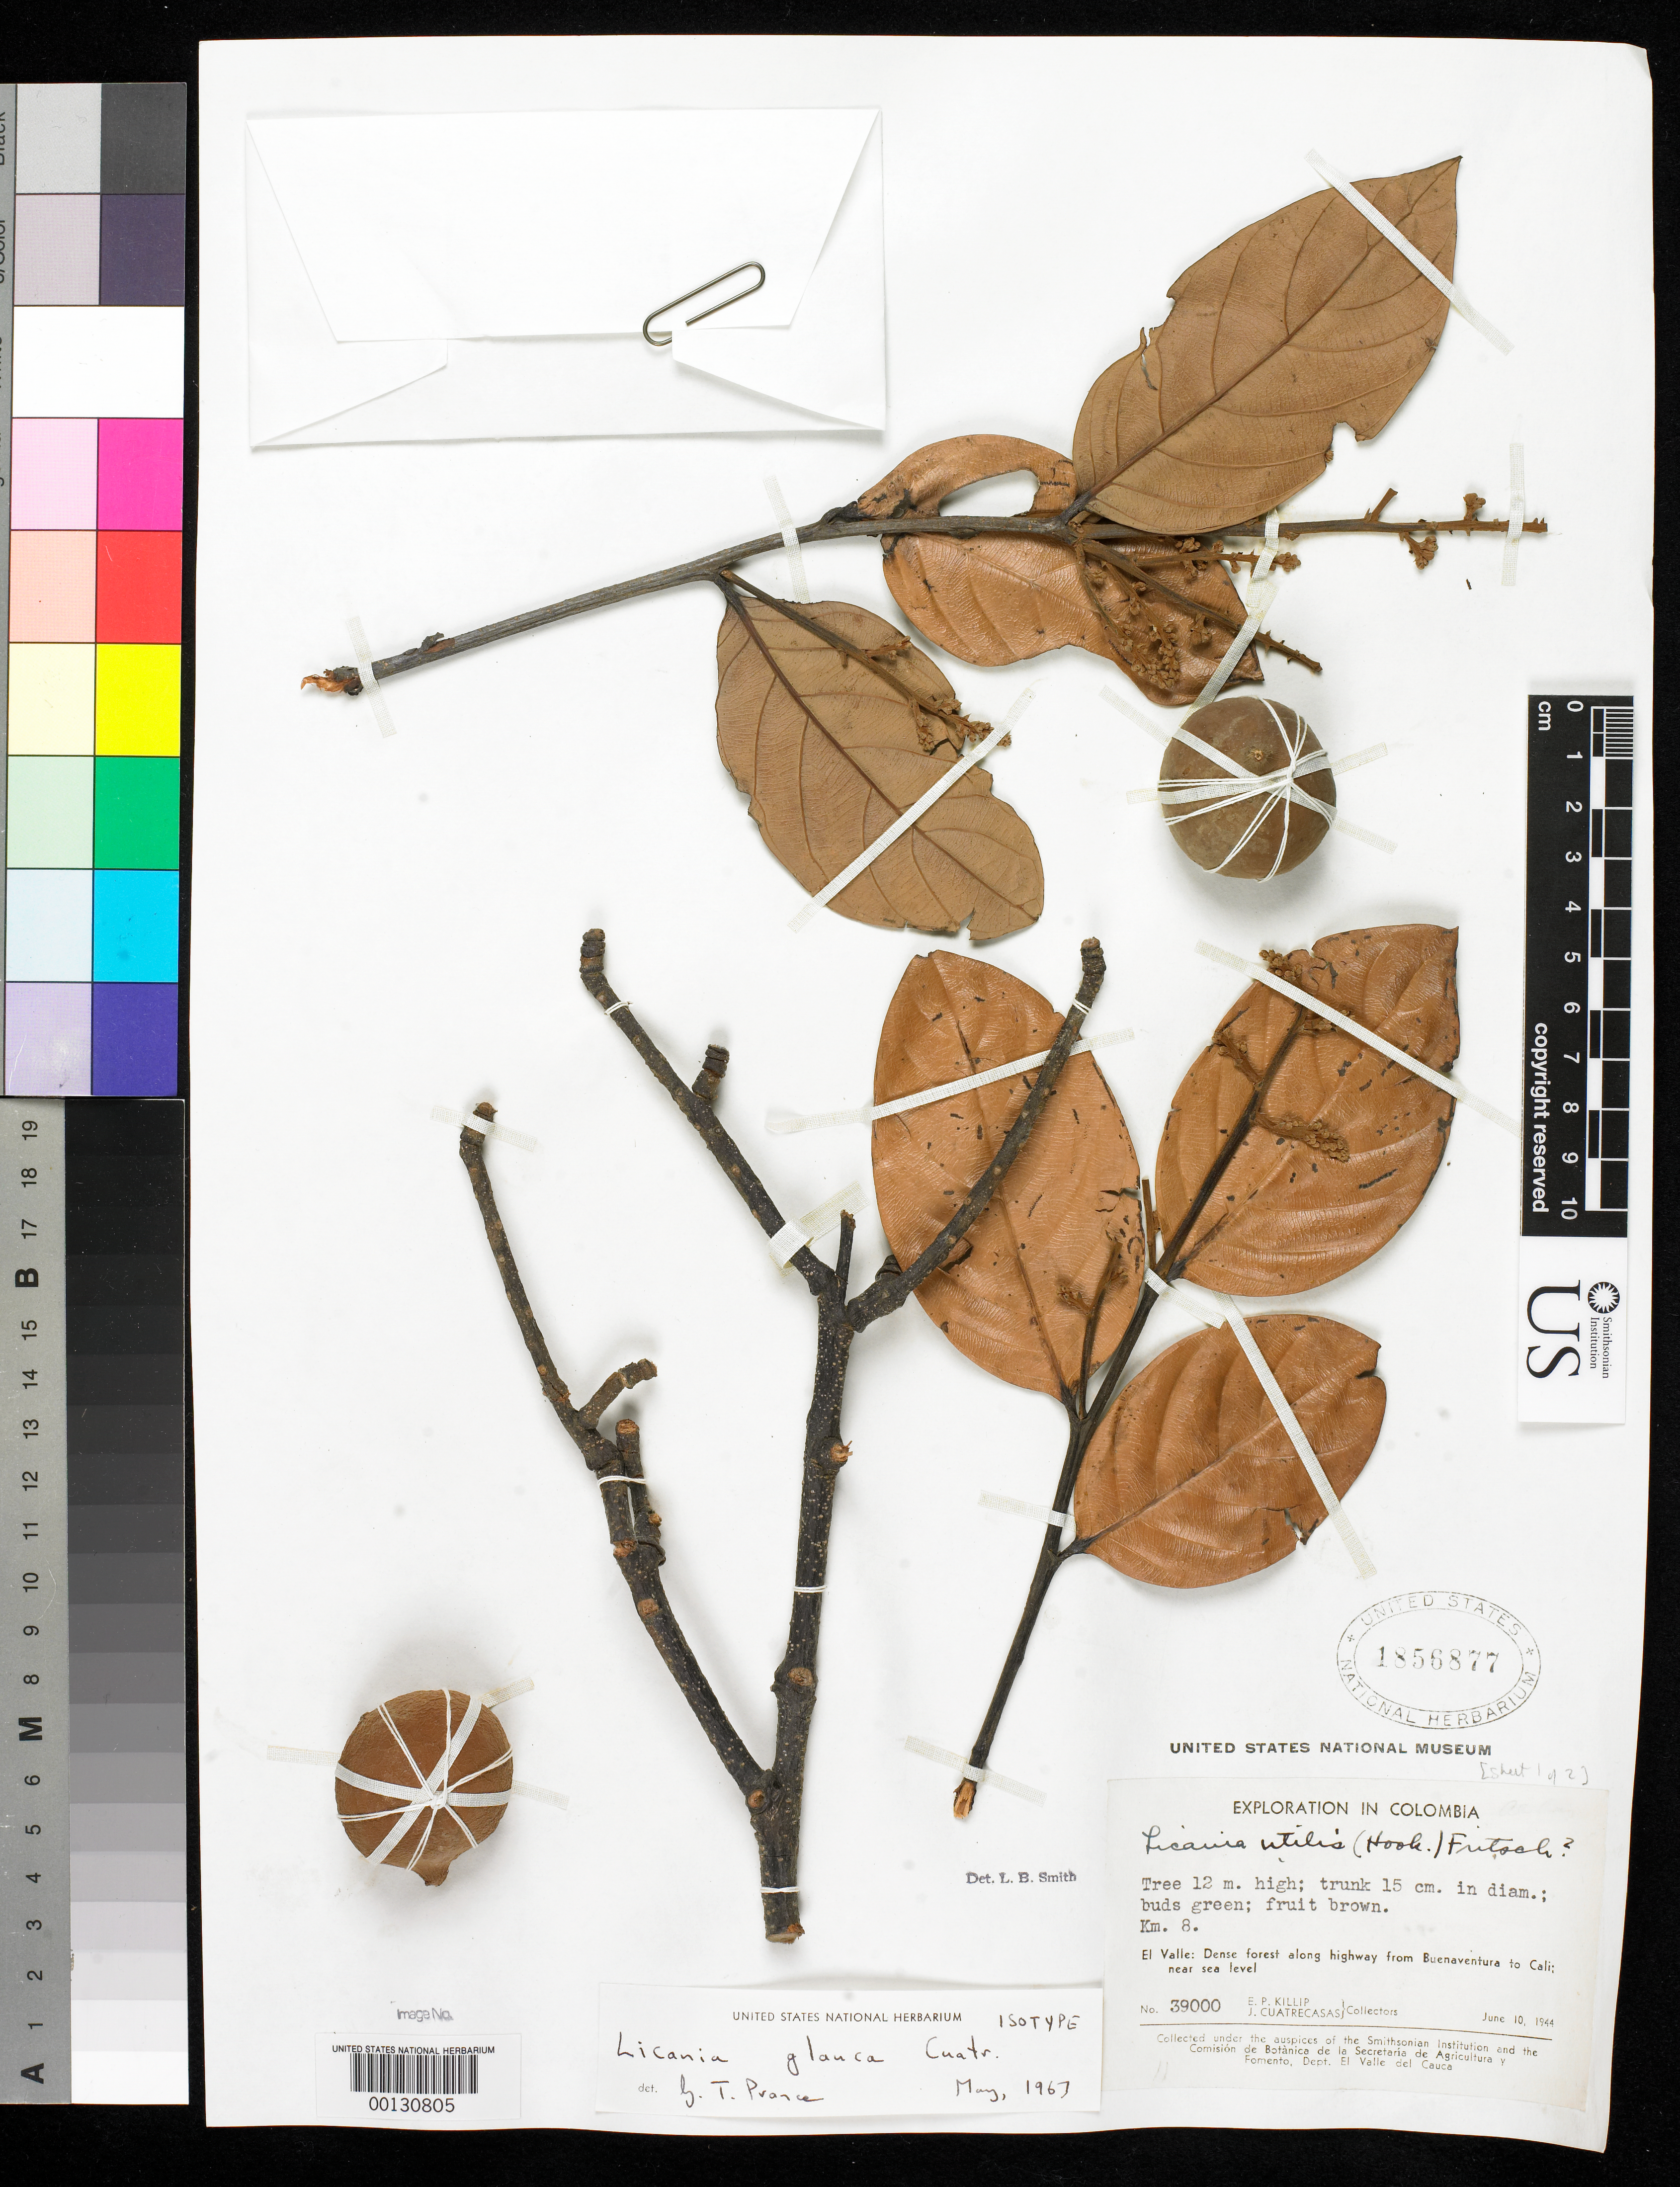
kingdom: Plantae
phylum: Tracheophyta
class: Magnoliopsida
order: Malpighiales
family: Chrysobalanaceae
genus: Licania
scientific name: Licania glauca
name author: Cuatrec.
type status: Isotype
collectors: E. P. Killip & J. Cuatrecasas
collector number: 39000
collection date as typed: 10 Jun 1944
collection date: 1944-06-10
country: Colombia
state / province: Valle del Cauca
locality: Along highway from Buena Ventura ToCali.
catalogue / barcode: US 1856877